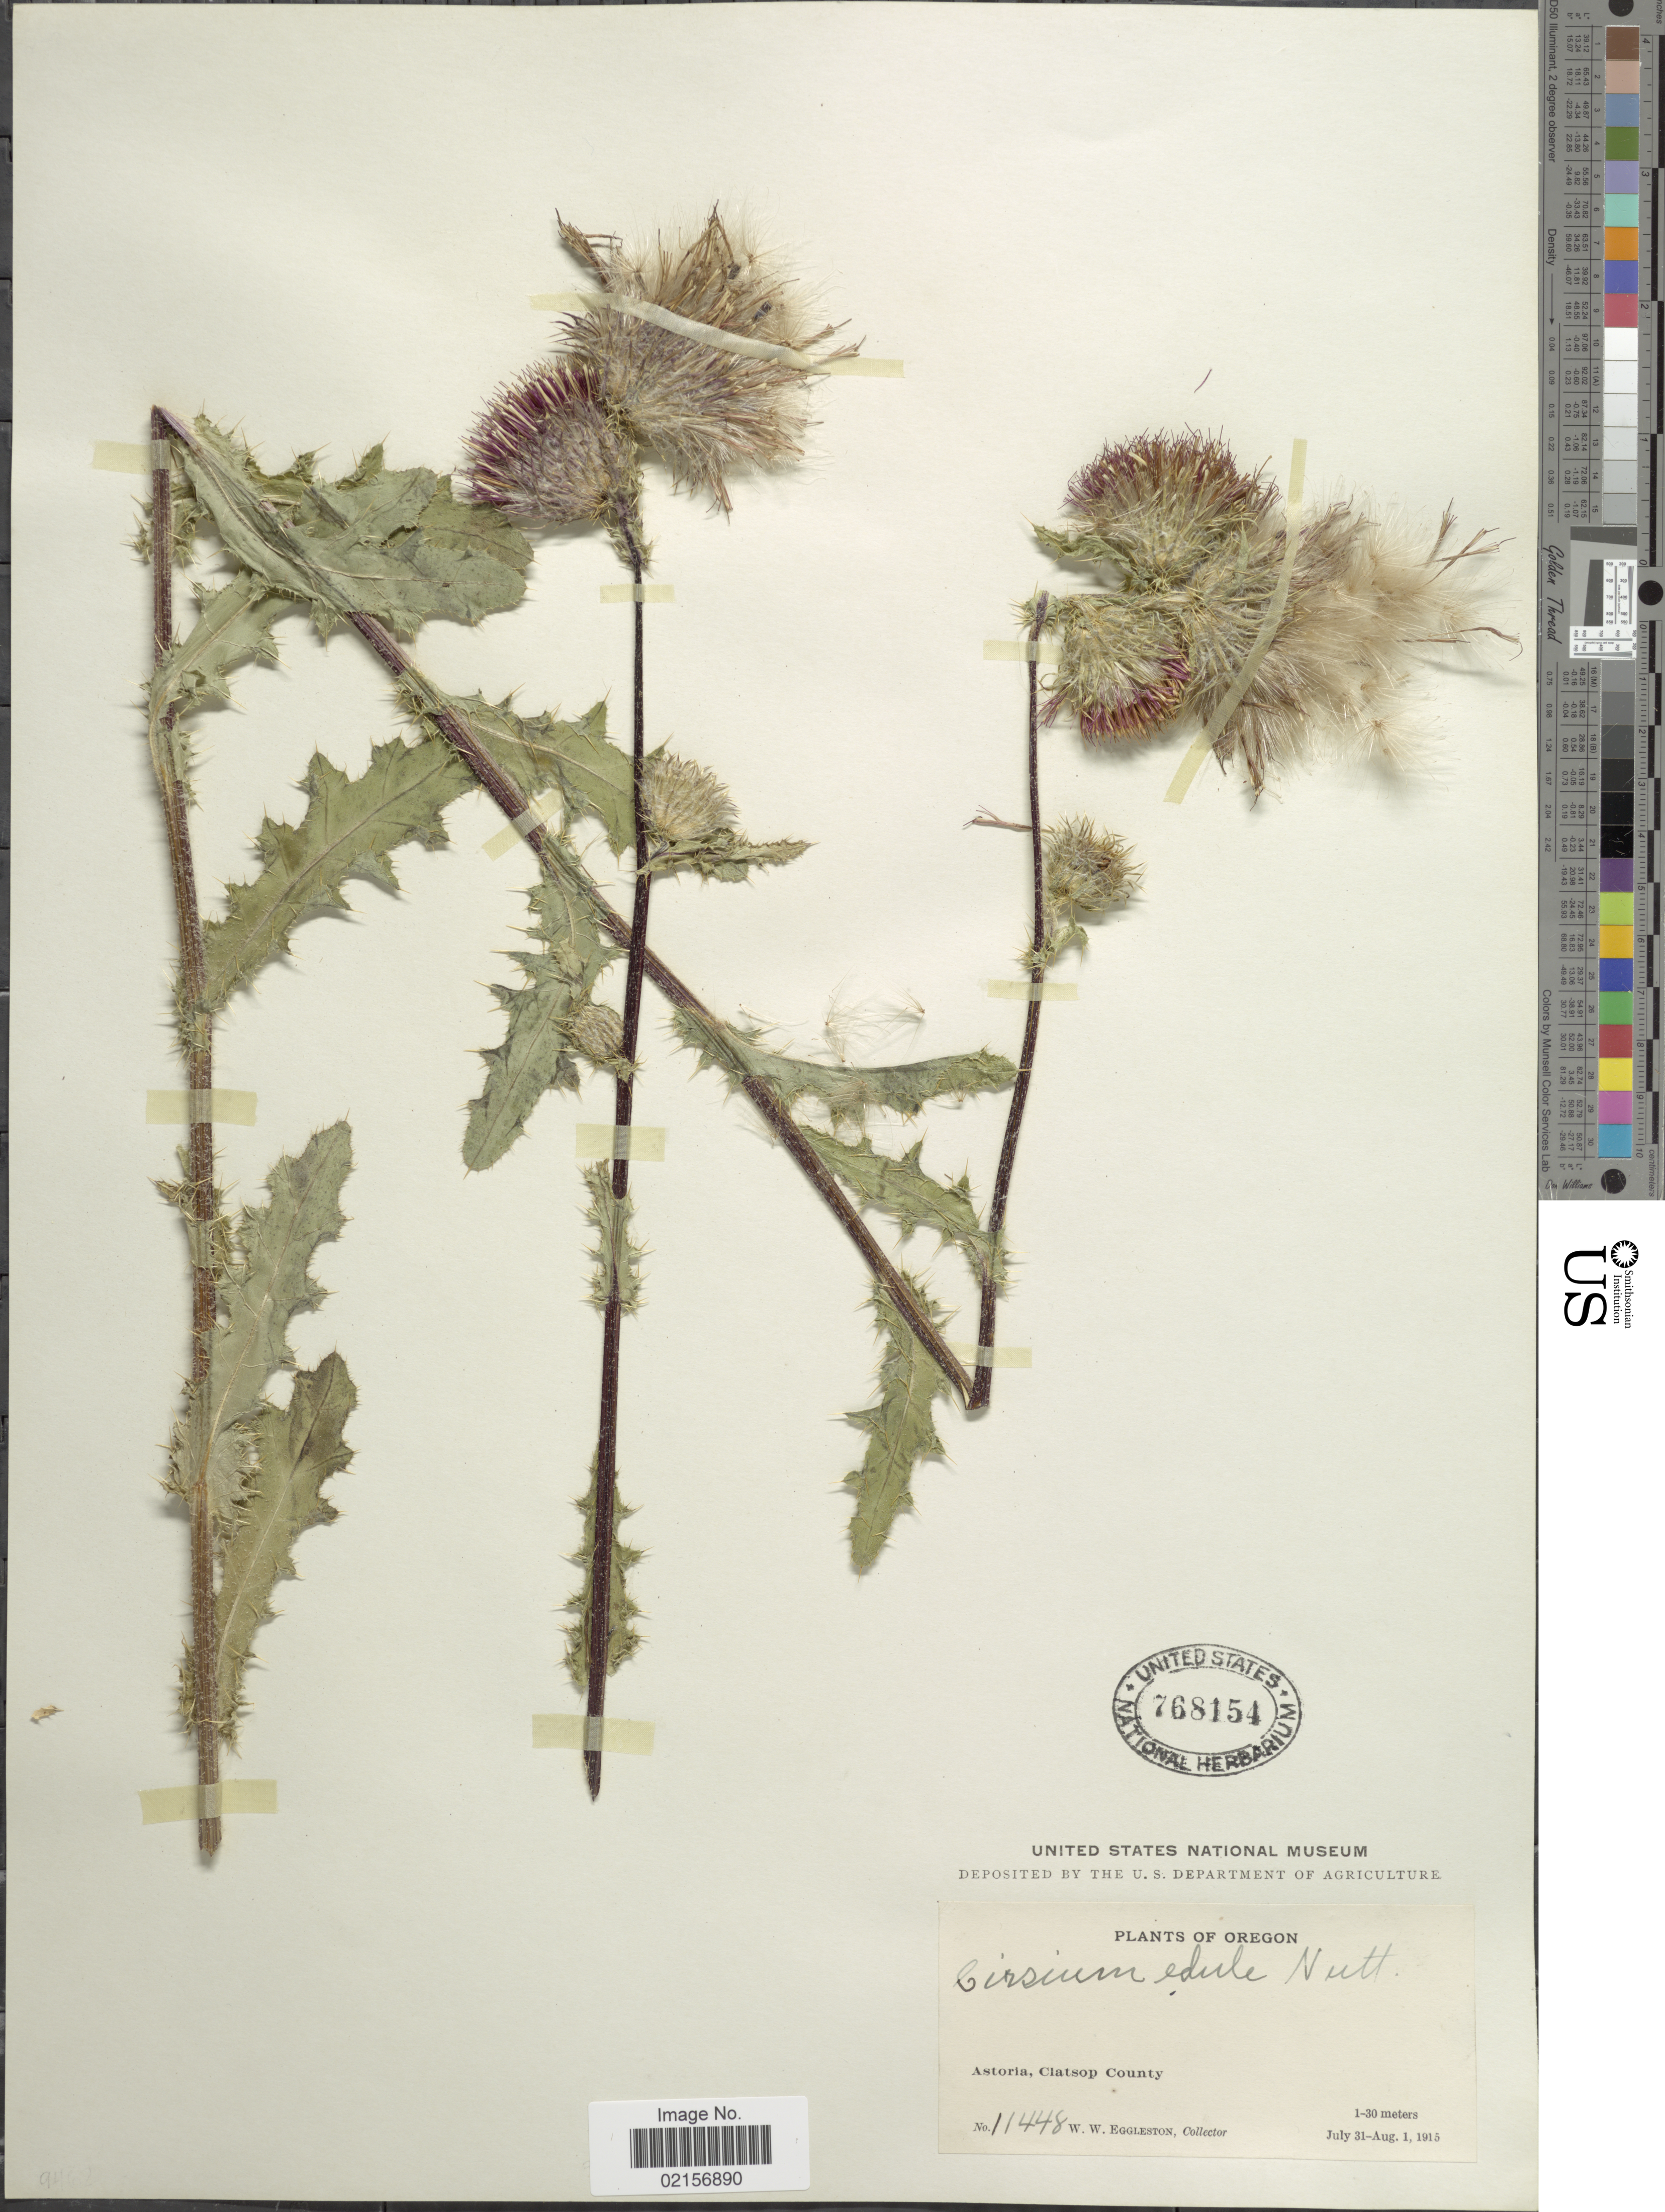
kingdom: Plantae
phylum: Tracheophyta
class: Magnoliopsida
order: Asterales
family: Asteraceae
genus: Cirsium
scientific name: Cirsium edule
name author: Nutt.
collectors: W. W. Eggleston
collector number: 11448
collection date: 1915-07-31/1915-08-01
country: United States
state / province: Oregon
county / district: Clatsop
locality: Astoria, Clatsop County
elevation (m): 1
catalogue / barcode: US 768154